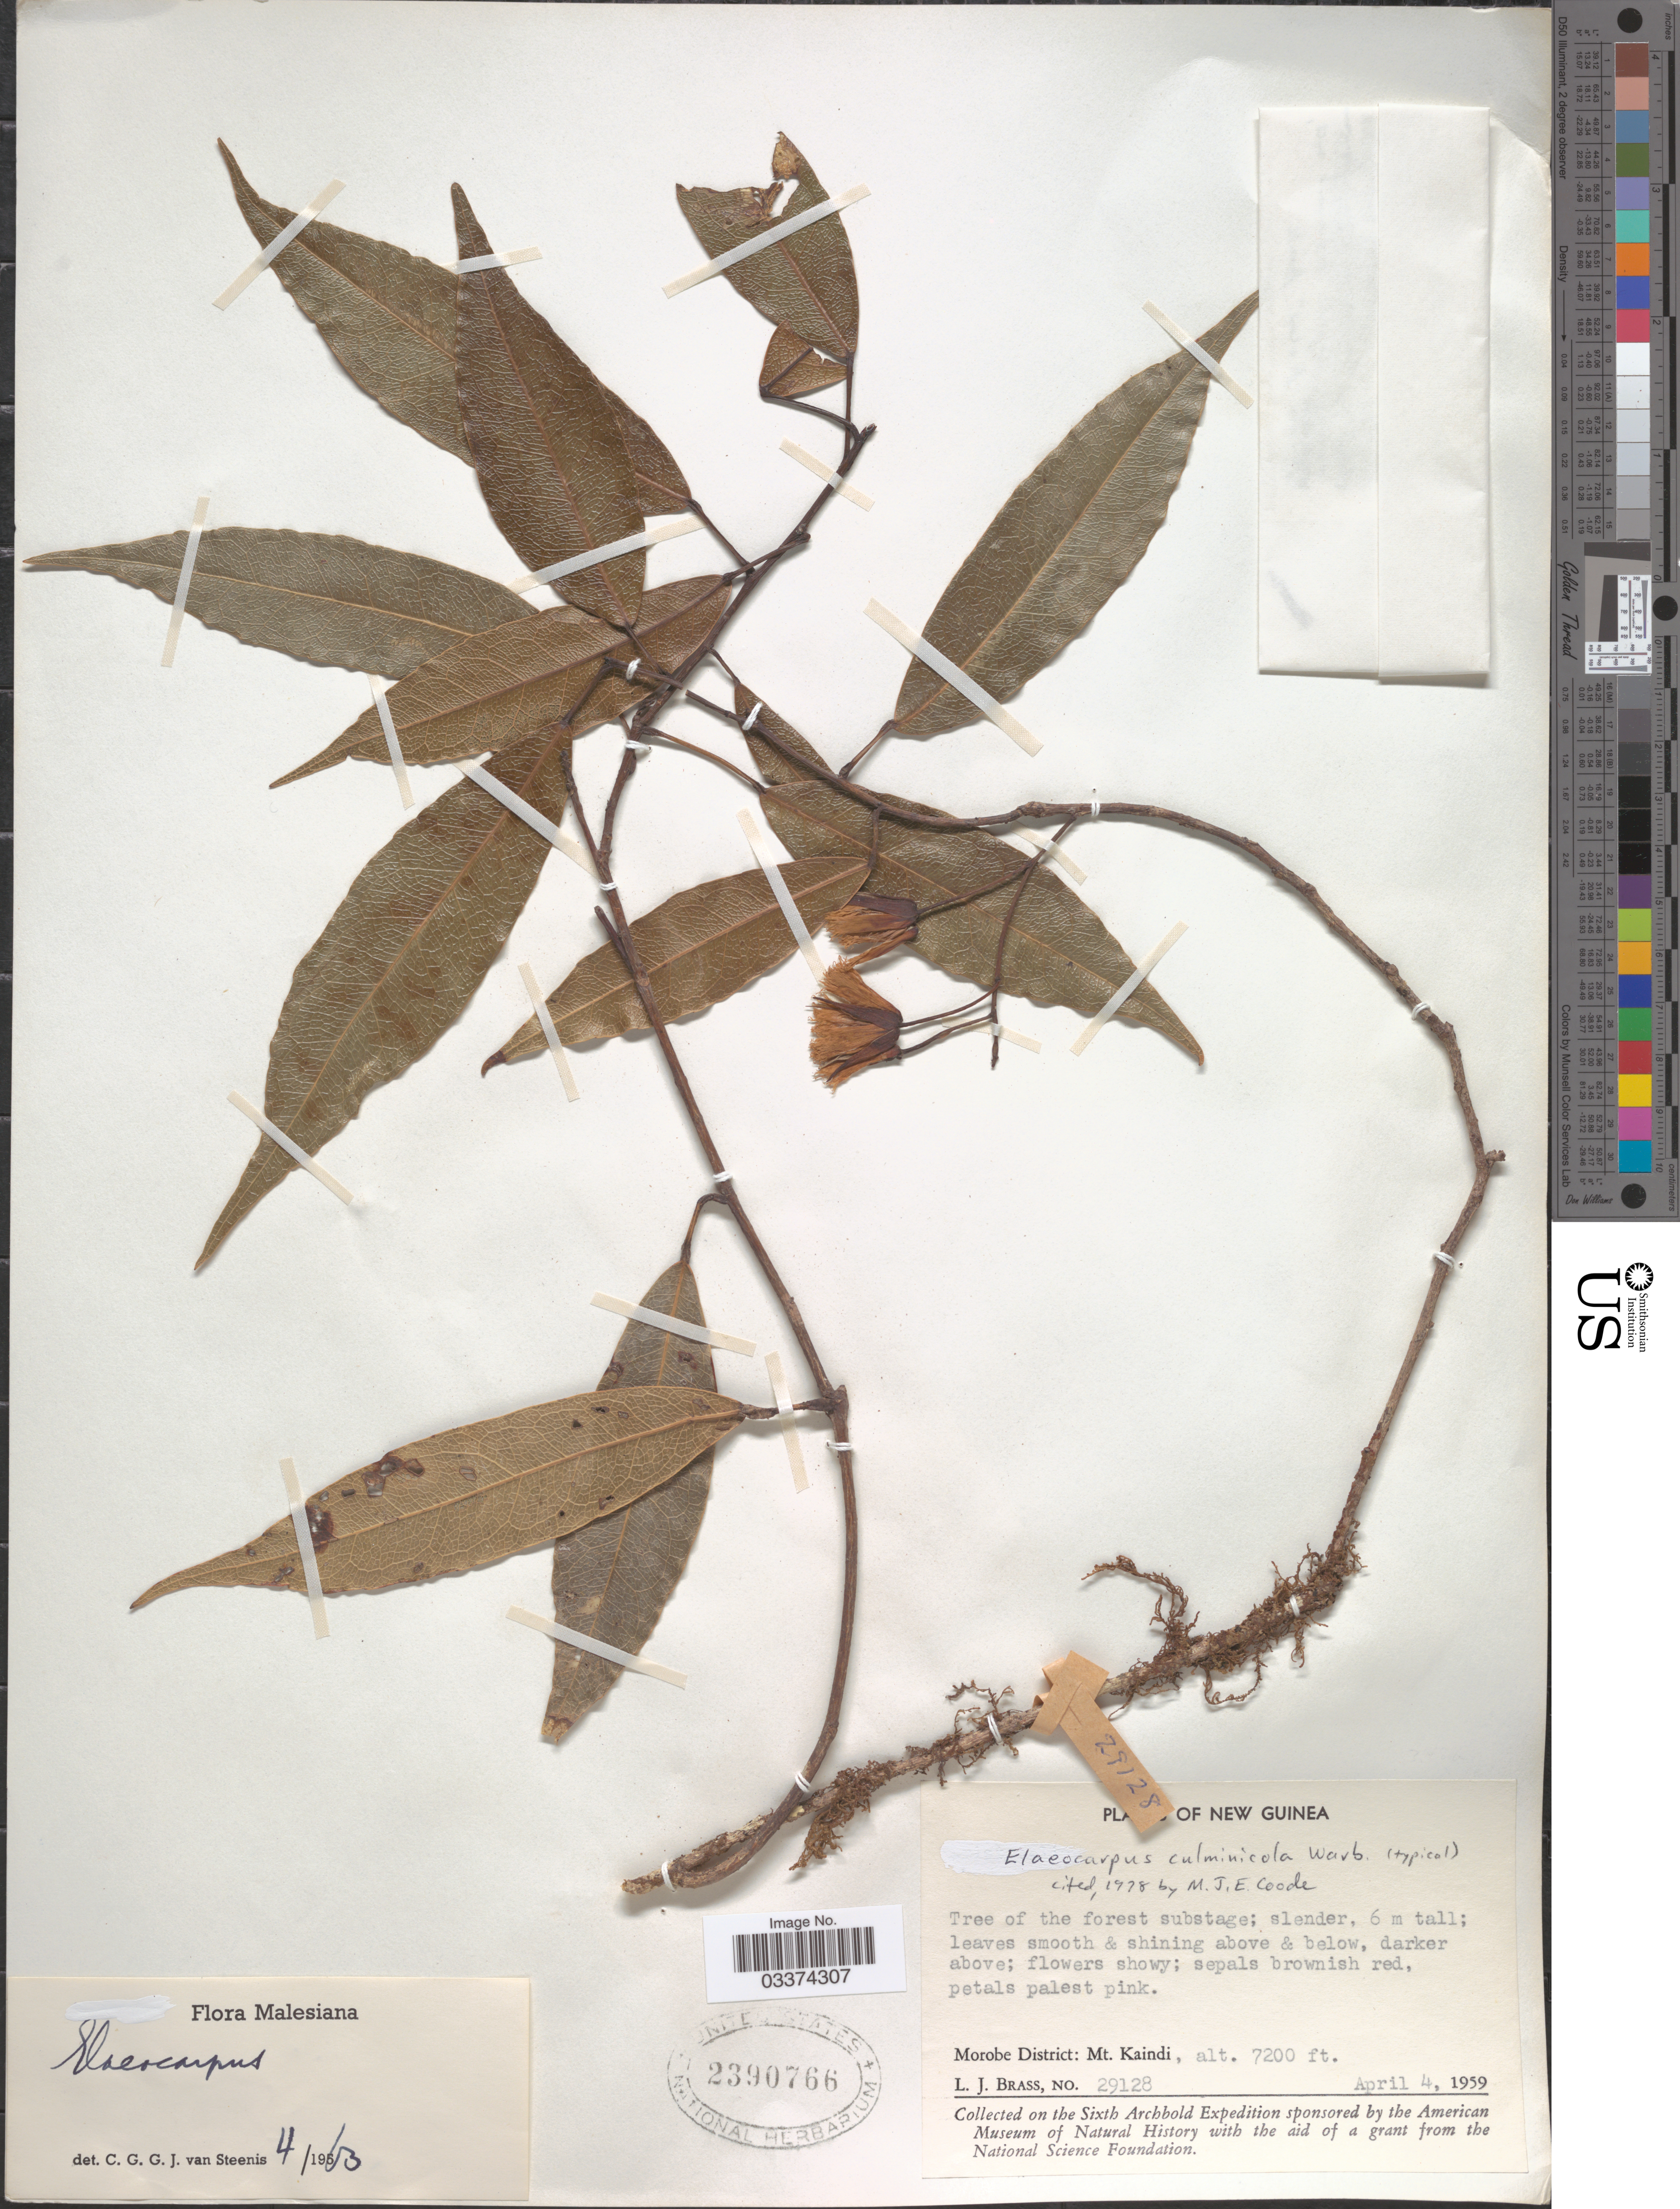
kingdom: Plantae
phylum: Tracheophyta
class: Magnoliopsida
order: Oxalidales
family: Elaeocarpaceae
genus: Elaeocarpus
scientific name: Elaeocarpus culminicola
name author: Warb.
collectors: L. J. Brass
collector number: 29128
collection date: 1959-04-04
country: Papua New Guinea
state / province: Morobe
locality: New Guinea, Morobe District: Mt. Kaindi.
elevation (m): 2195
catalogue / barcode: US 2390766